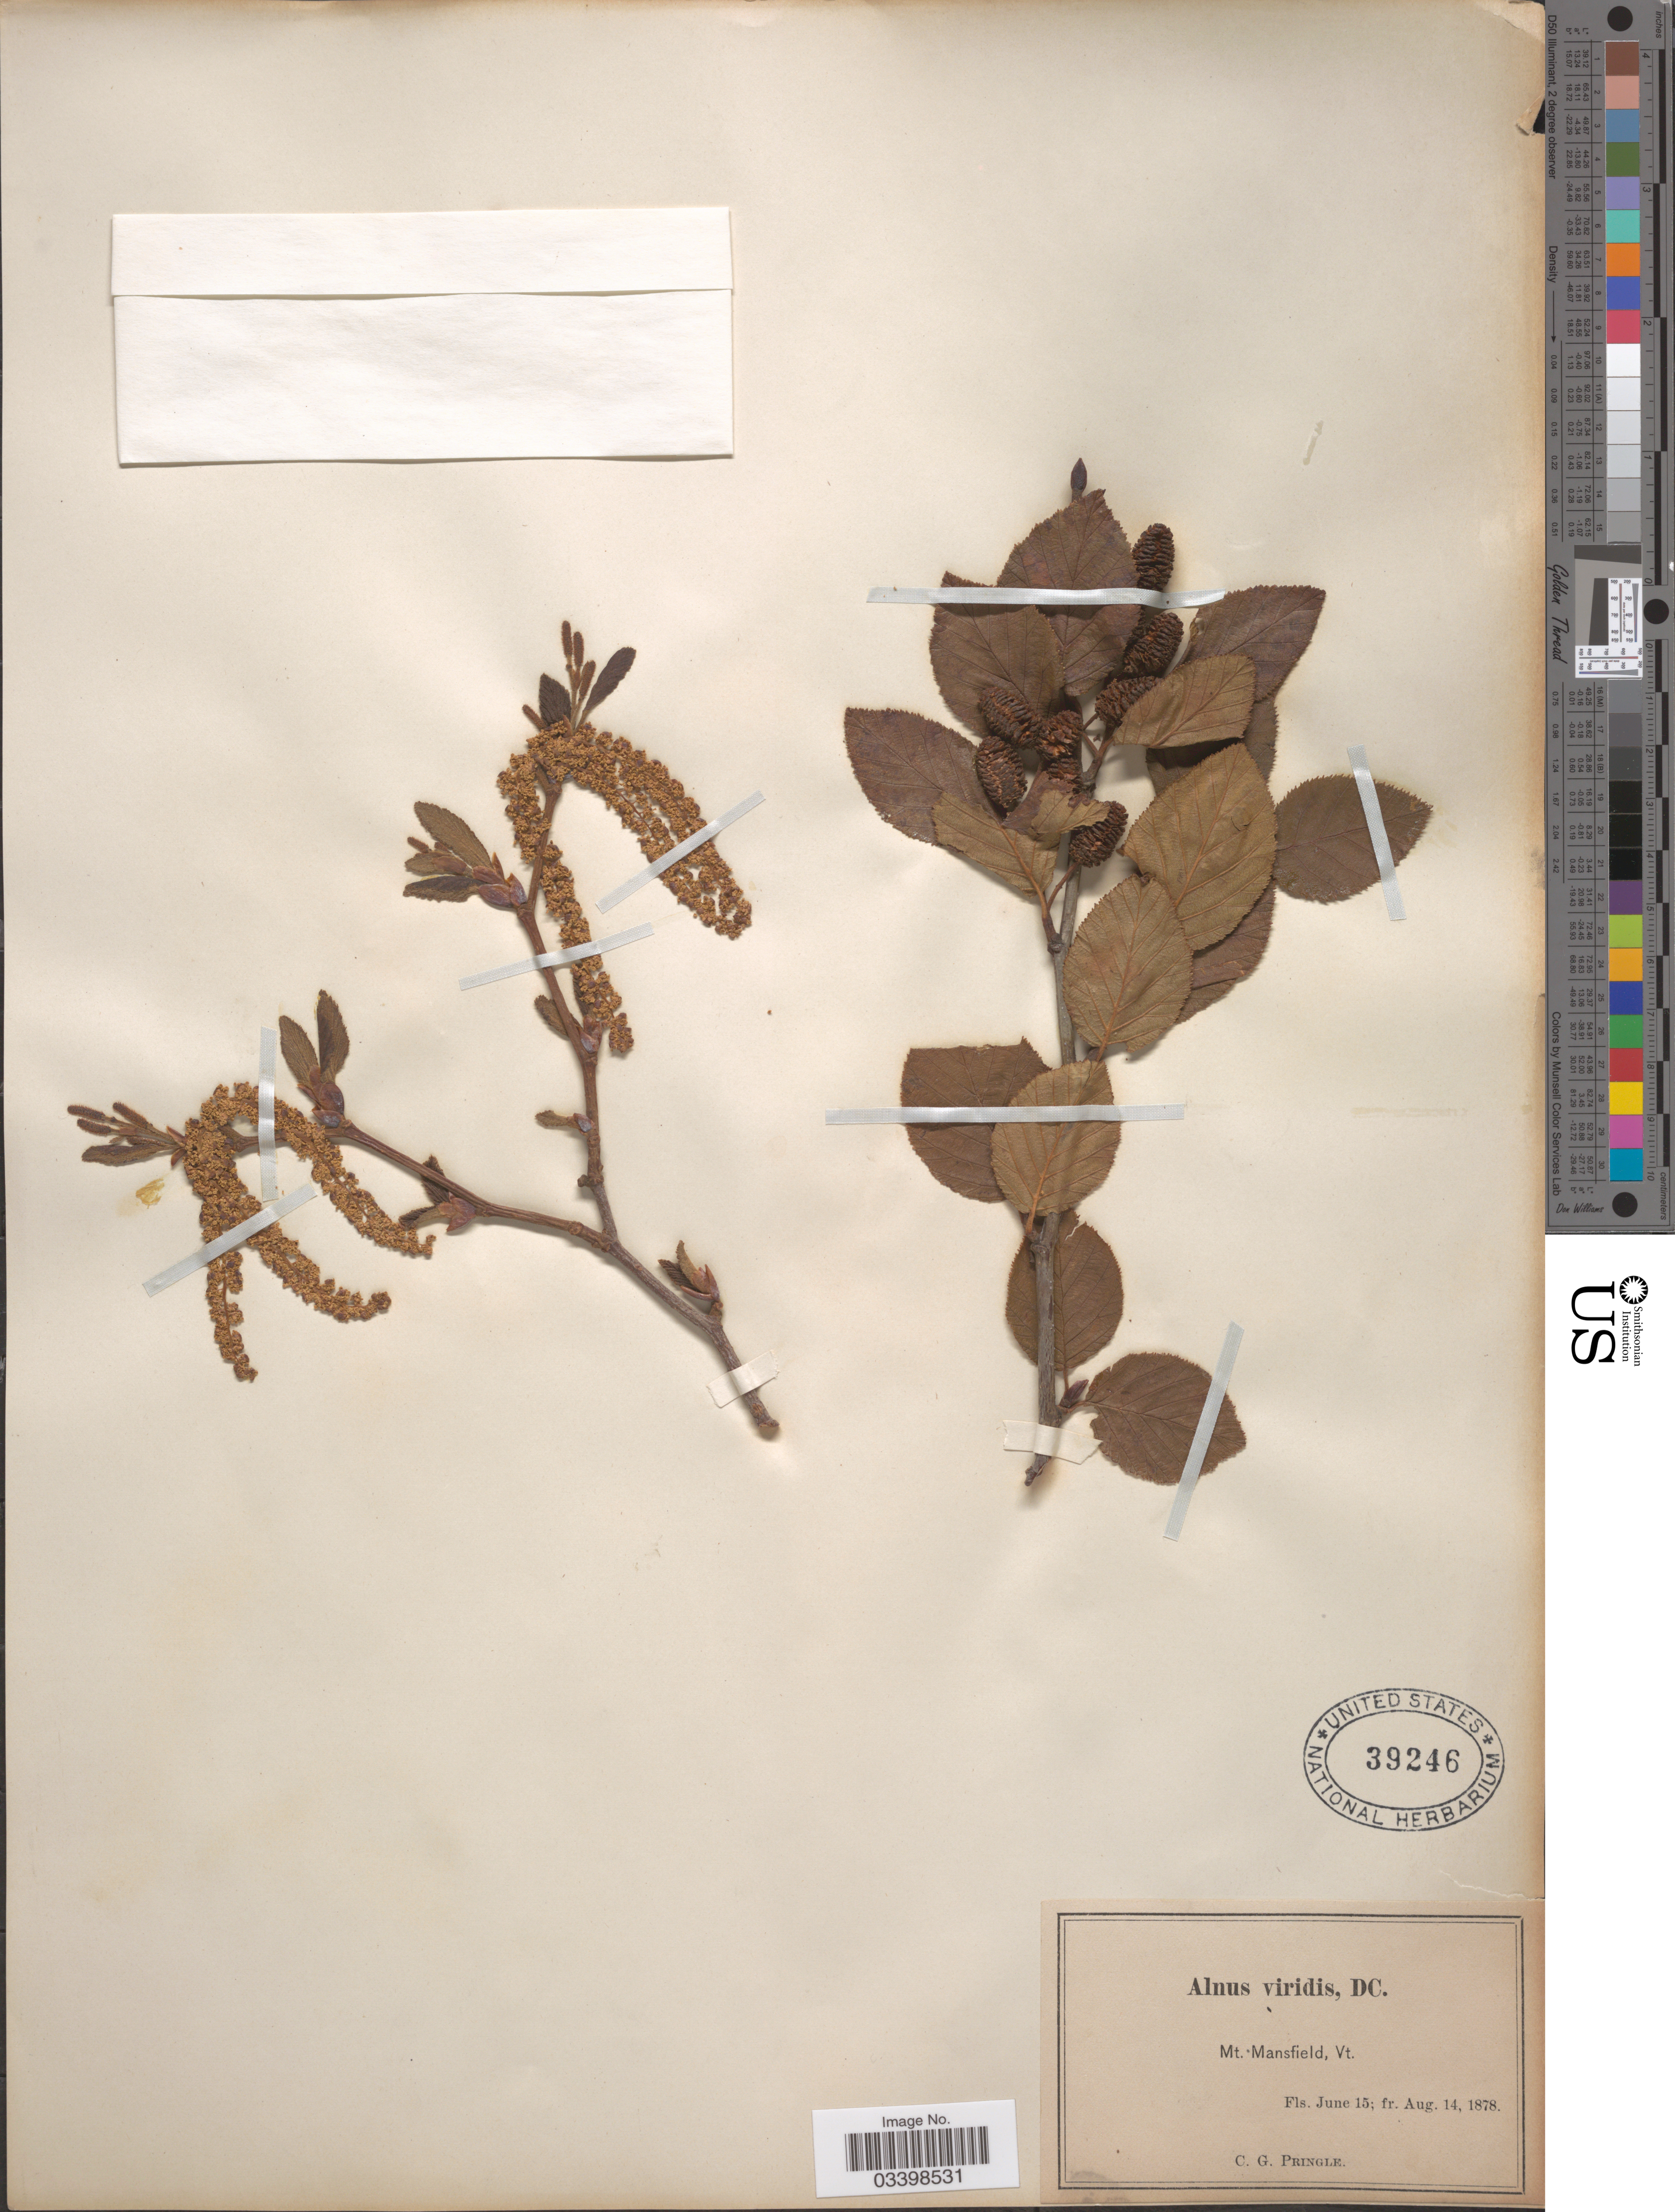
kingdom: Plantae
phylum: Tracheophyta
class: Magnoliopsida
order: Fagales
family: Betulaceae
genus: Alnus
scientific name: Alnus viridis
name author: (Chaix) DC.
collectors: C. G. Pringle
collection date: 1878-06-15/1878-08-14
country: United States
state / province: Vermont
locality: Mt. Mansfield.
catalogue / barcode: US 39246